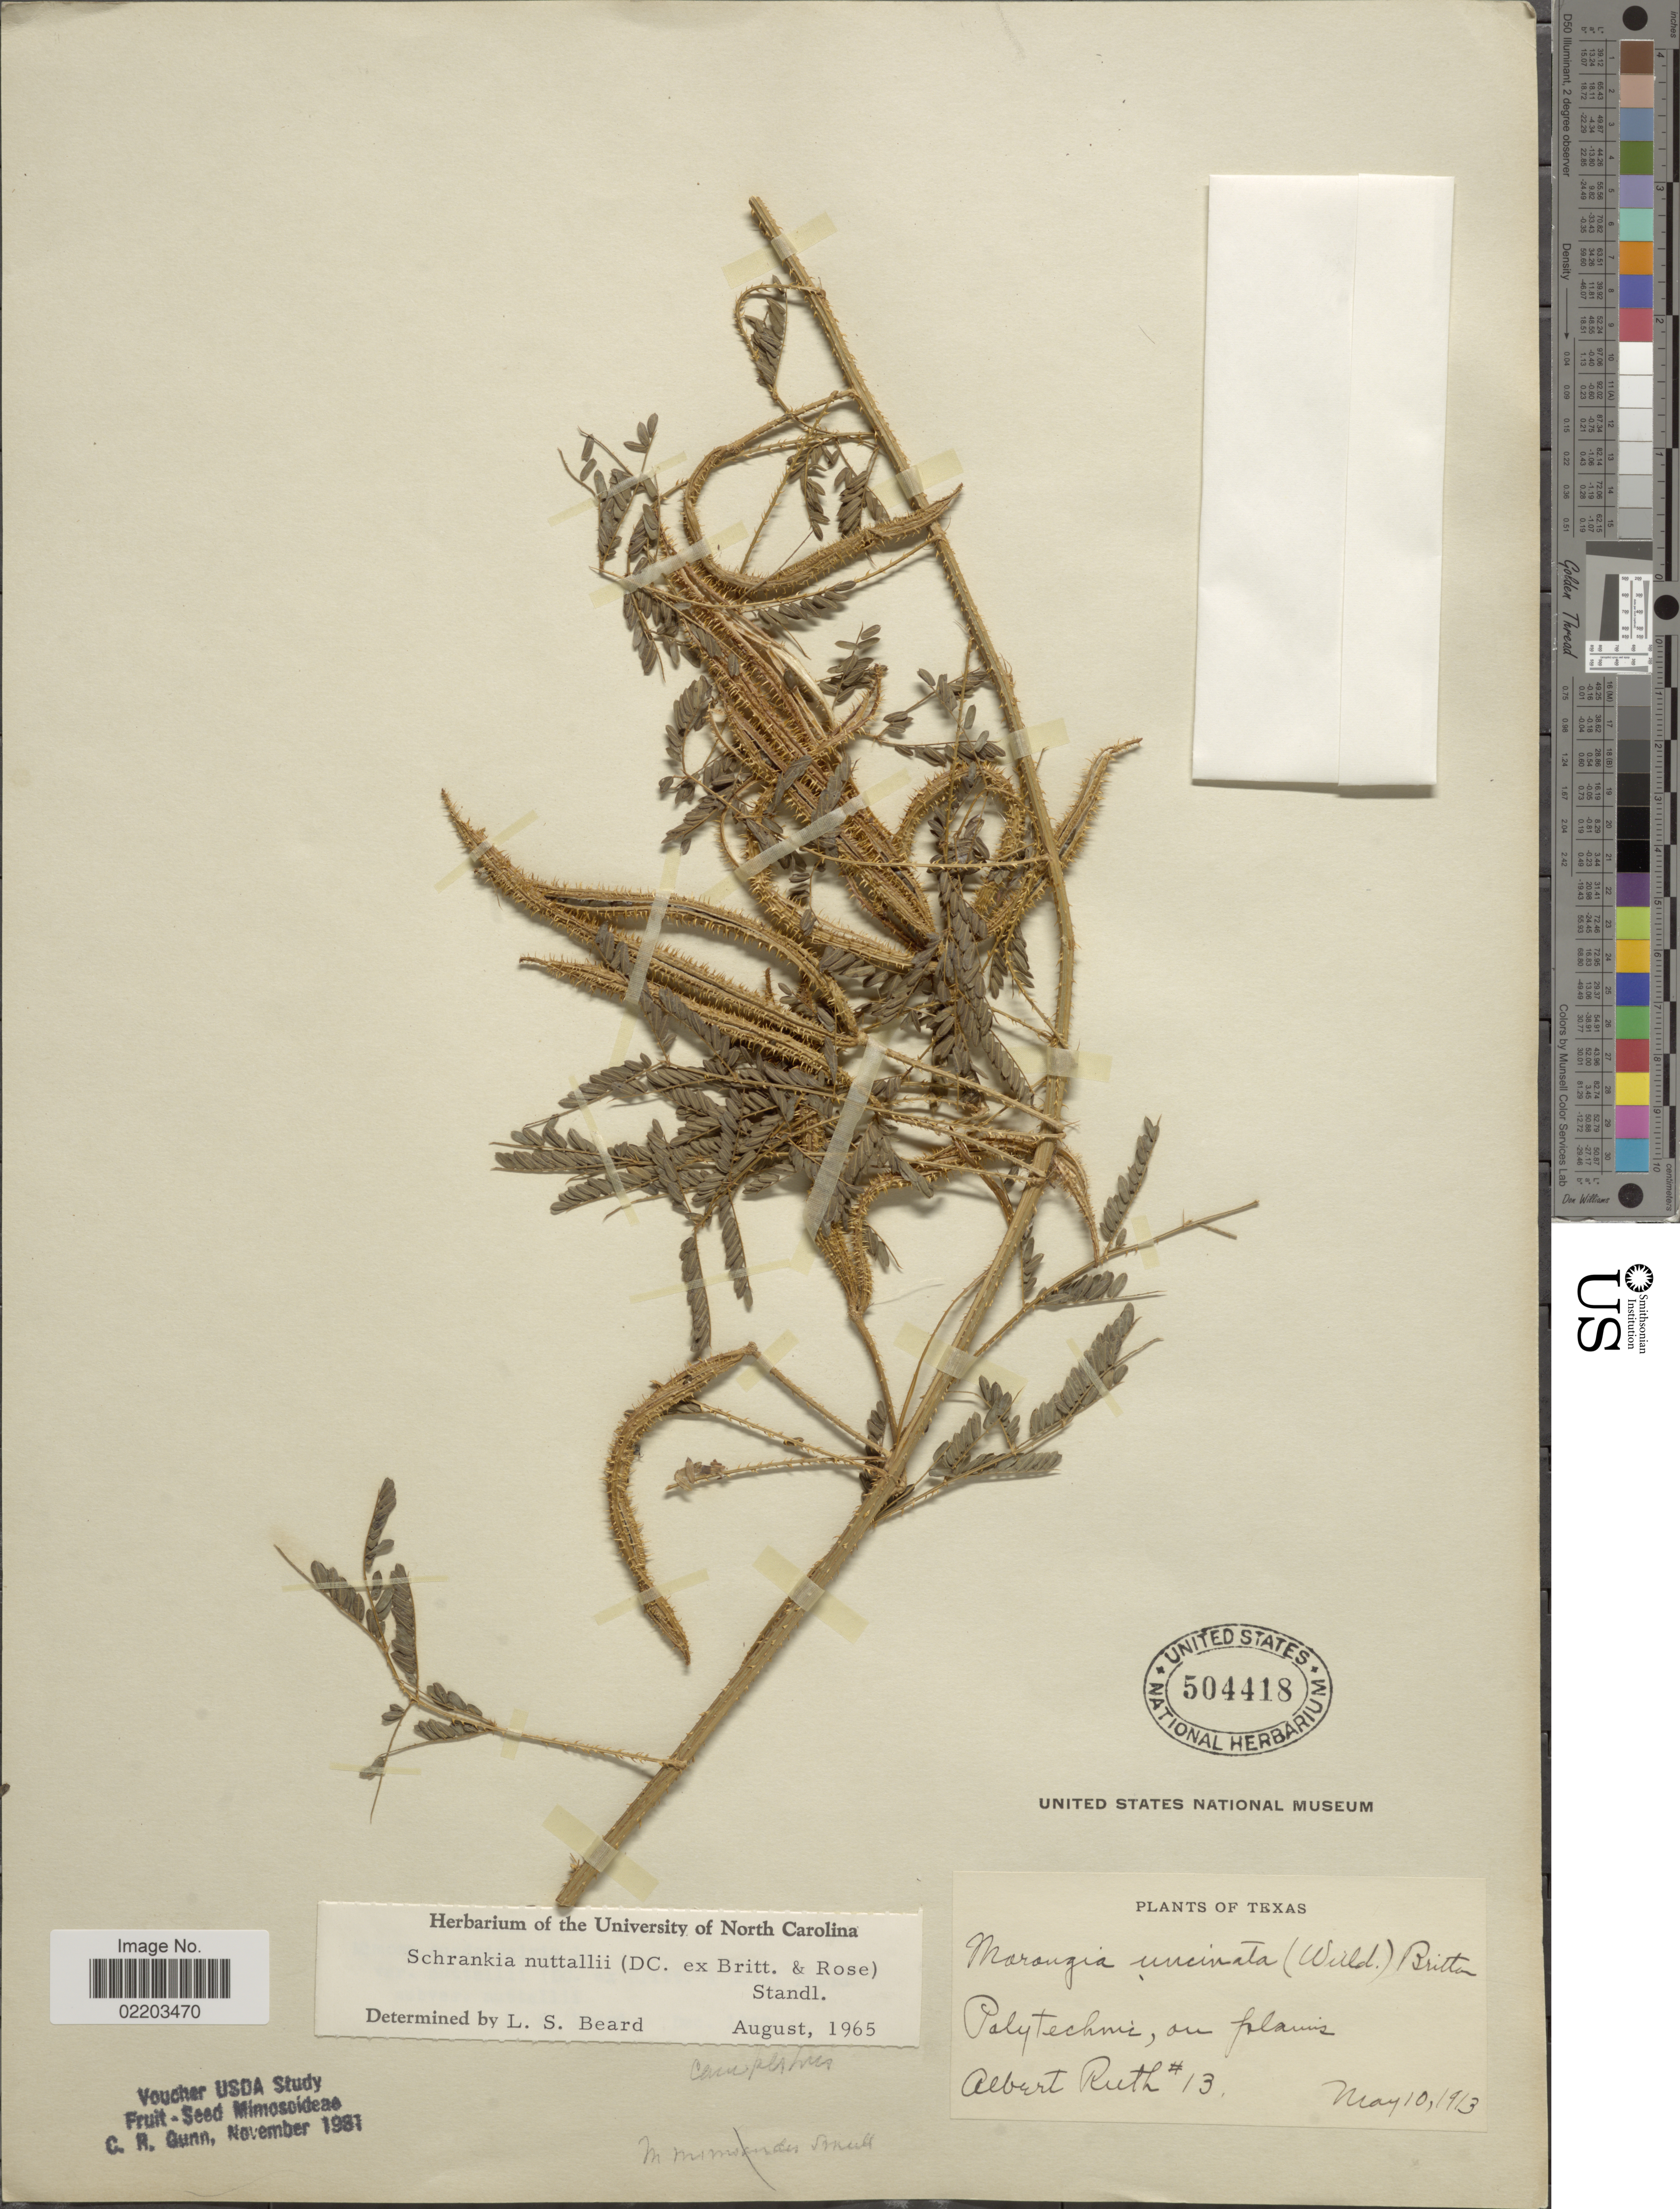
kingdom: Plantae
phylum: Tracheophyta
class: Magnoliopsida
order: Fabales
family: Fabaceae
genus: Mimosa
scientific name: Mimosa nuttallii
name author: (DC.) B.L. Turner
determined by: Strong, M. T., (US), Smithsonian Institution - National Museum of Natural History (UNITED STATES)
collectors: A. Ruth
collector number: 13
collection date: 1913-05-10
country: United States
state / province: Texas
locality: Polytechnic, on plains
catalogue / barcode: US 504418